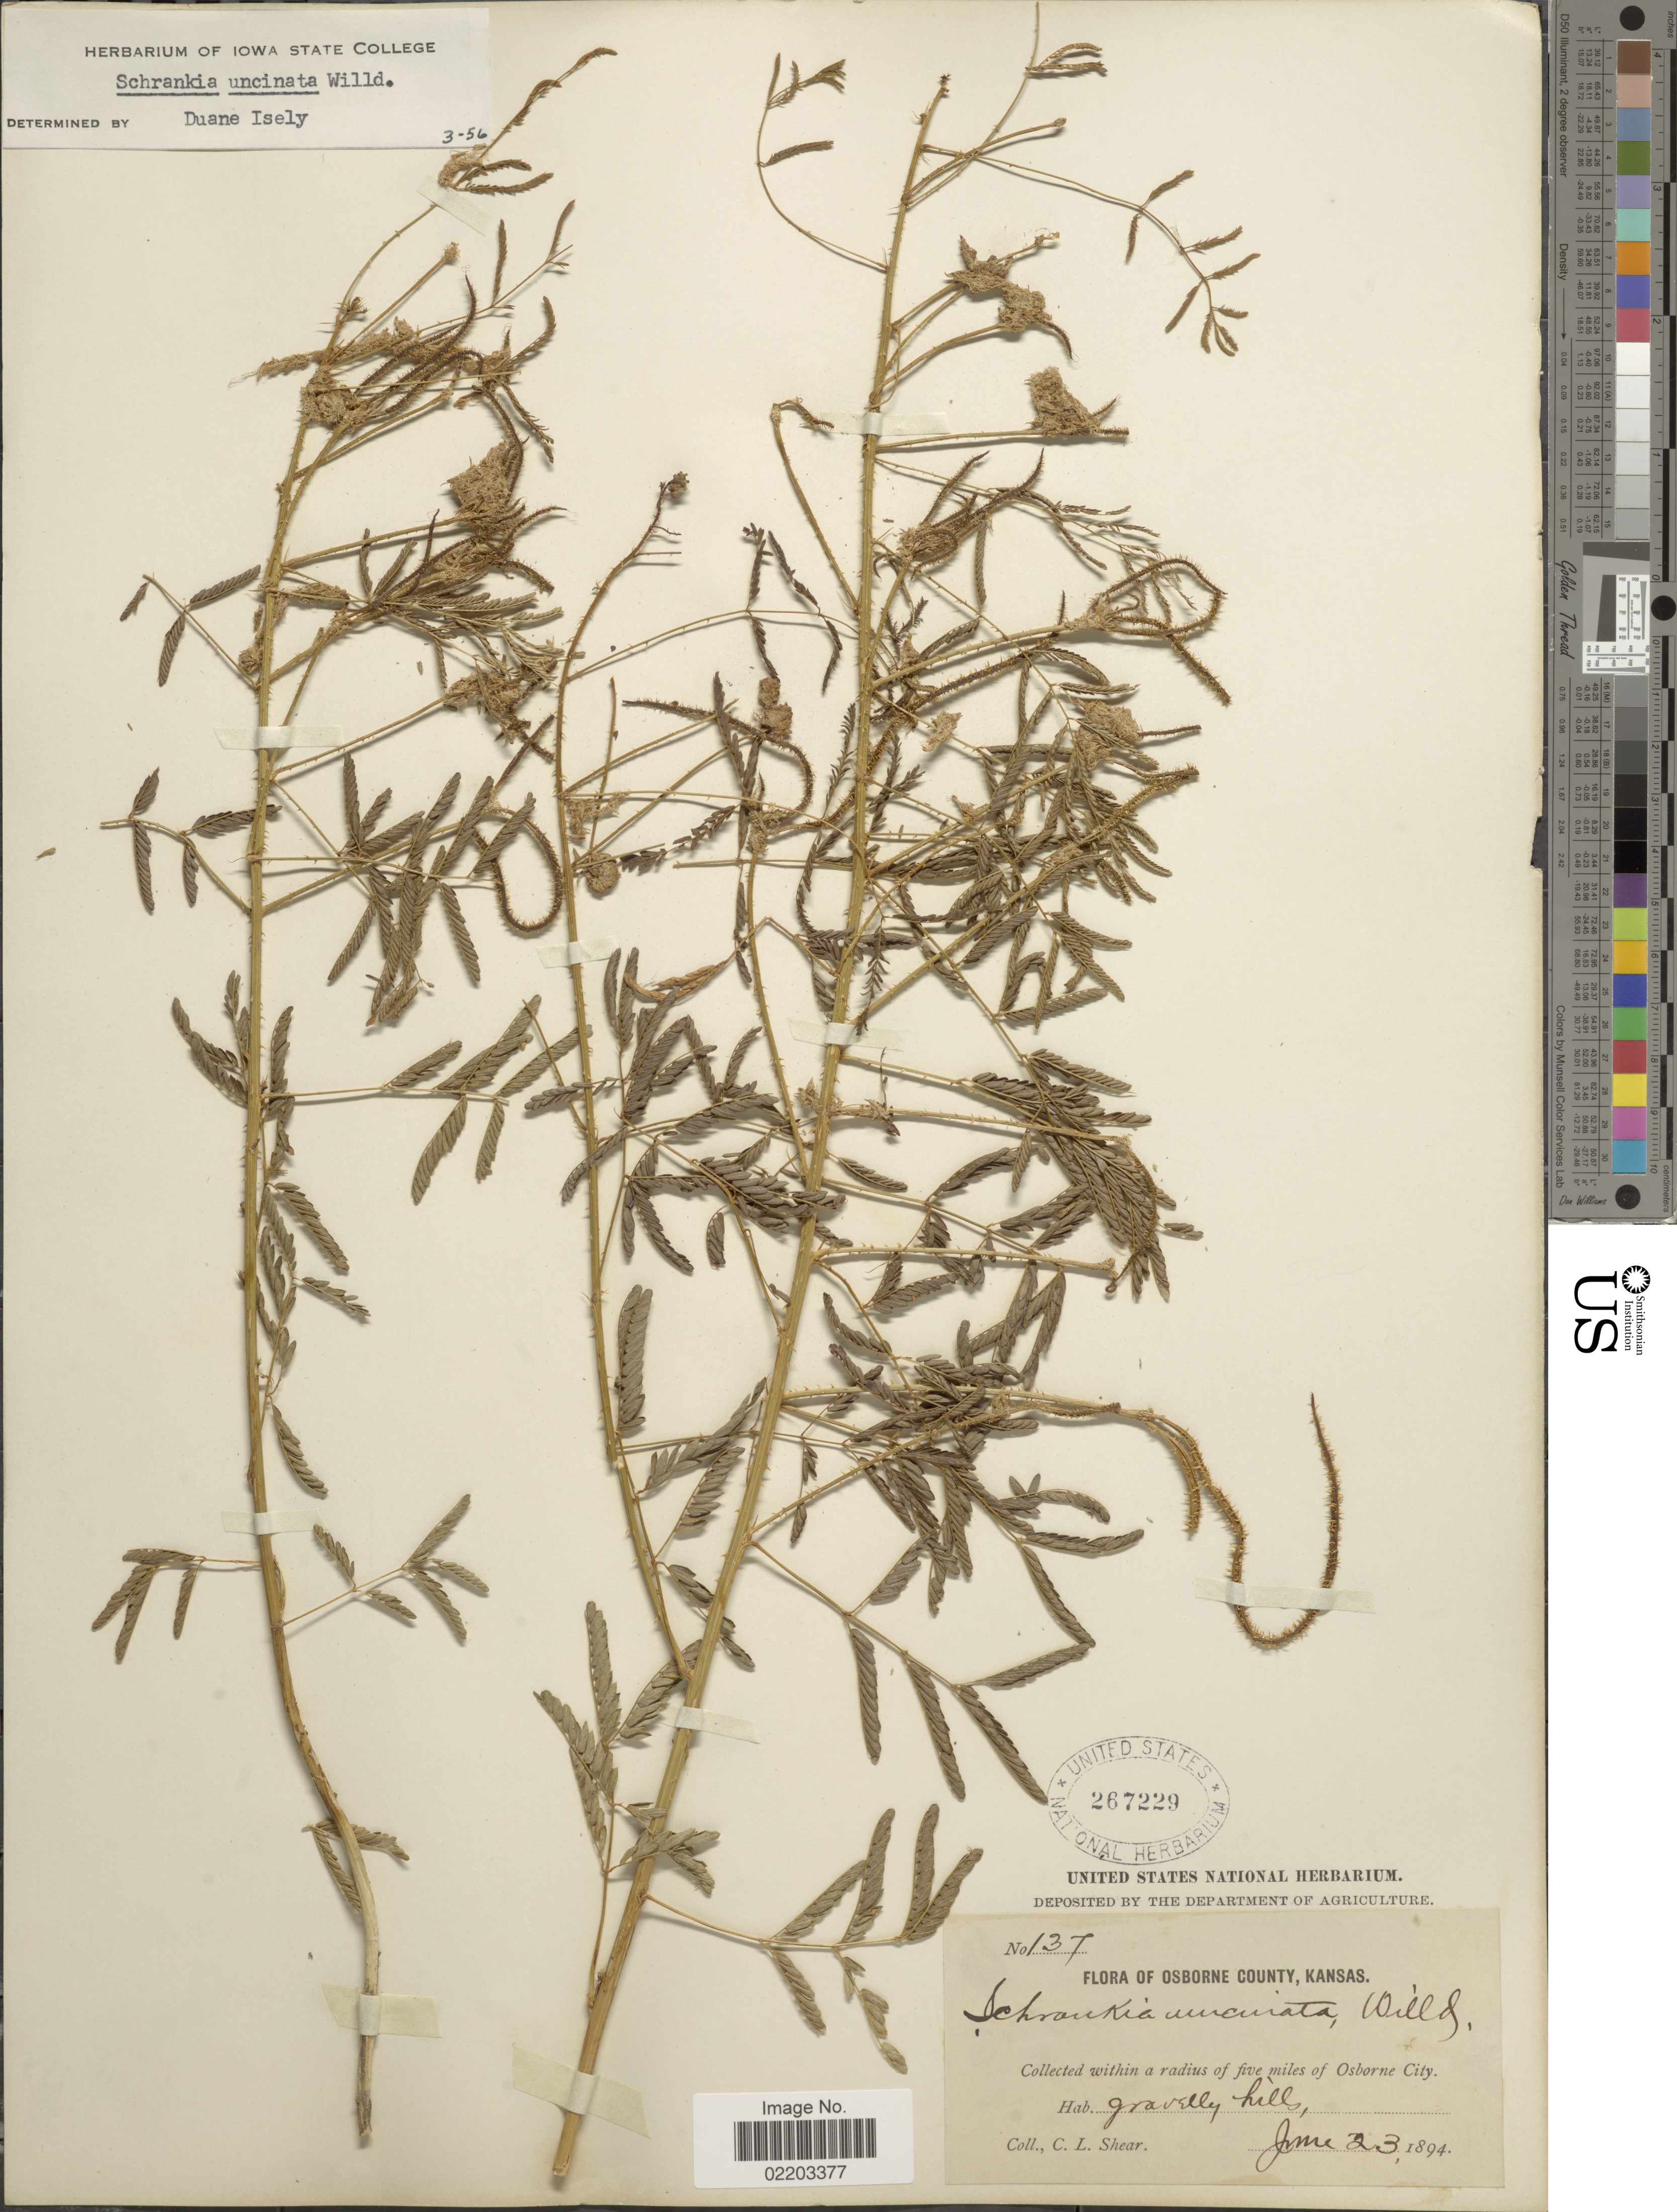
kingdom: Plantae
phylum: Tracheophyta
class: Magnoliopsida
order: Fabales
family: Fabaceae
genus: Mimosa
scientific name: Mimosa nuttallii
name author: (DC.) B.L. Turner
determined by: Strong, M. T., (US), Smithsonian Institution - National Museum of Natural History (UNITED STATES)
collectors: C. L. Shear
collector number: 137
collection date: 1894-06-23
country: United States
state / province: Kansas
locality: Within a radius of five miles of Osborne City, gravelly hills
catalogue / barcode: US 267229